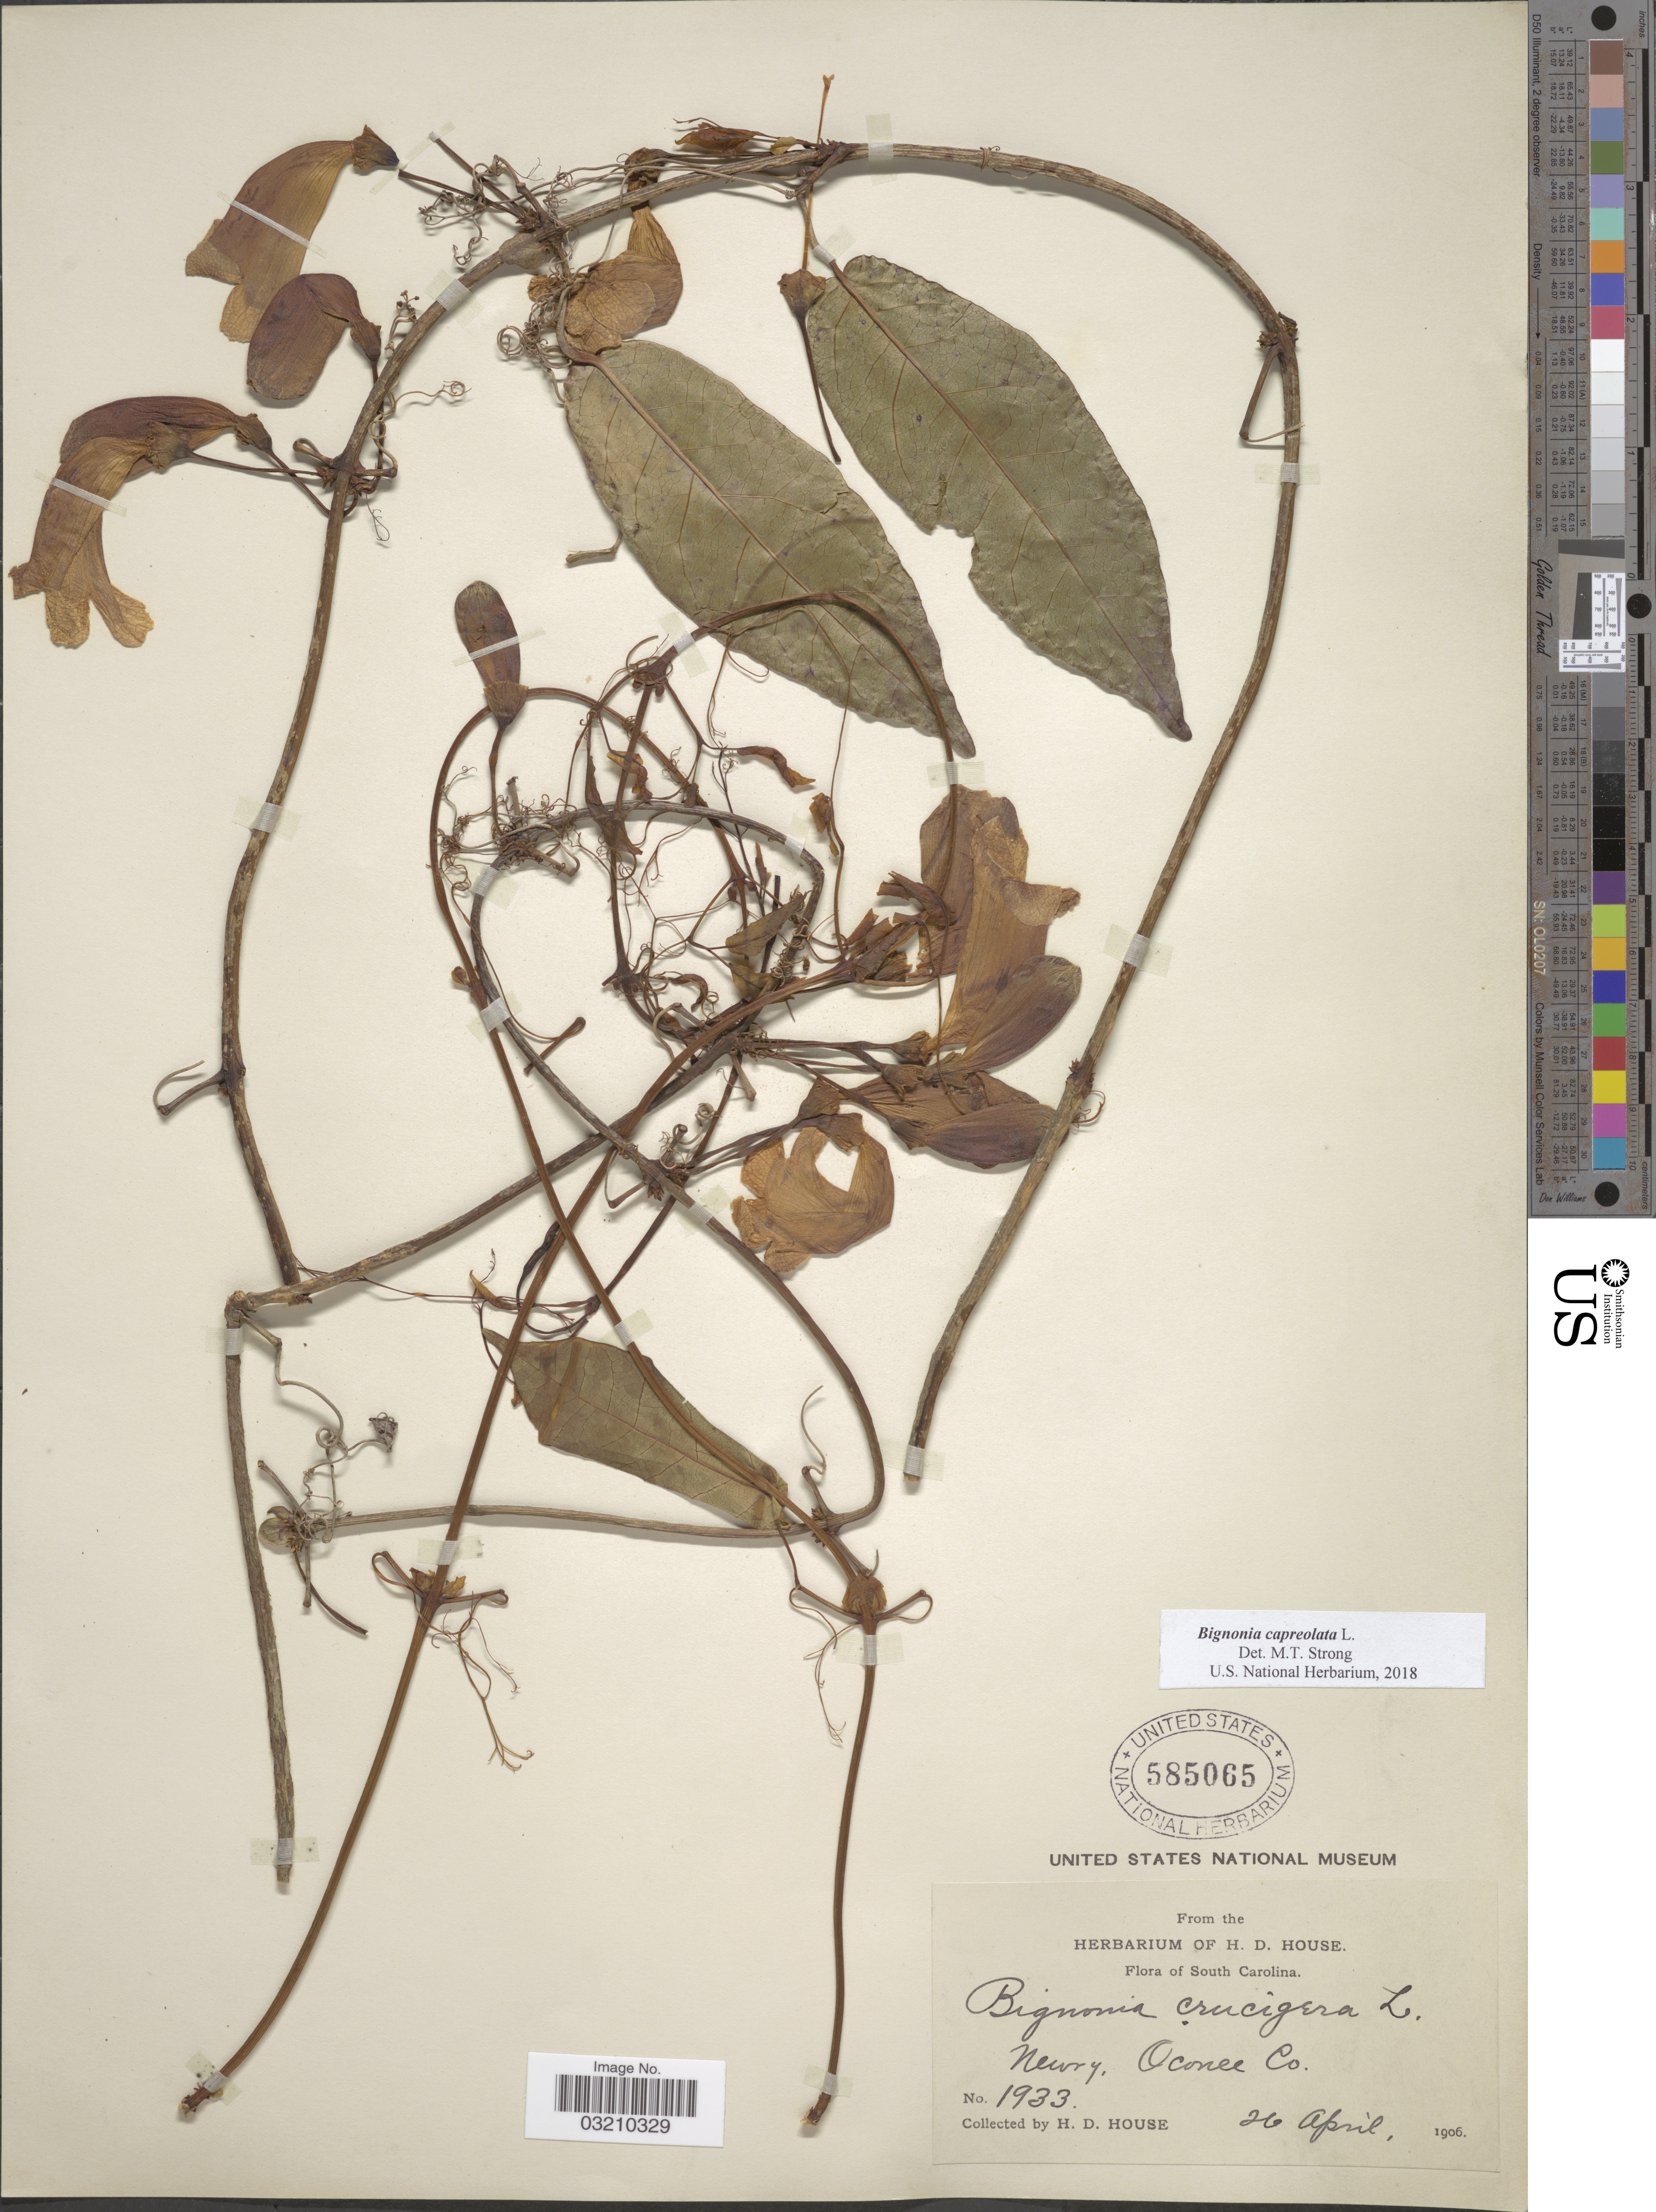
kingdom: Plantae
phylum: Tracheophyta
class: Magnoliopsida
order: Lamiales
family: Bignoniaceae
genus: Bignonia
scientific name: Bignonia capreolata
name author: L.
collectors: H. D. House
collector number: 1933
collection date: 1906-04-26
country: United States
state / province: South Carolina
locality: Newry. Oconee Co.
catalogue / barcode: US 585065